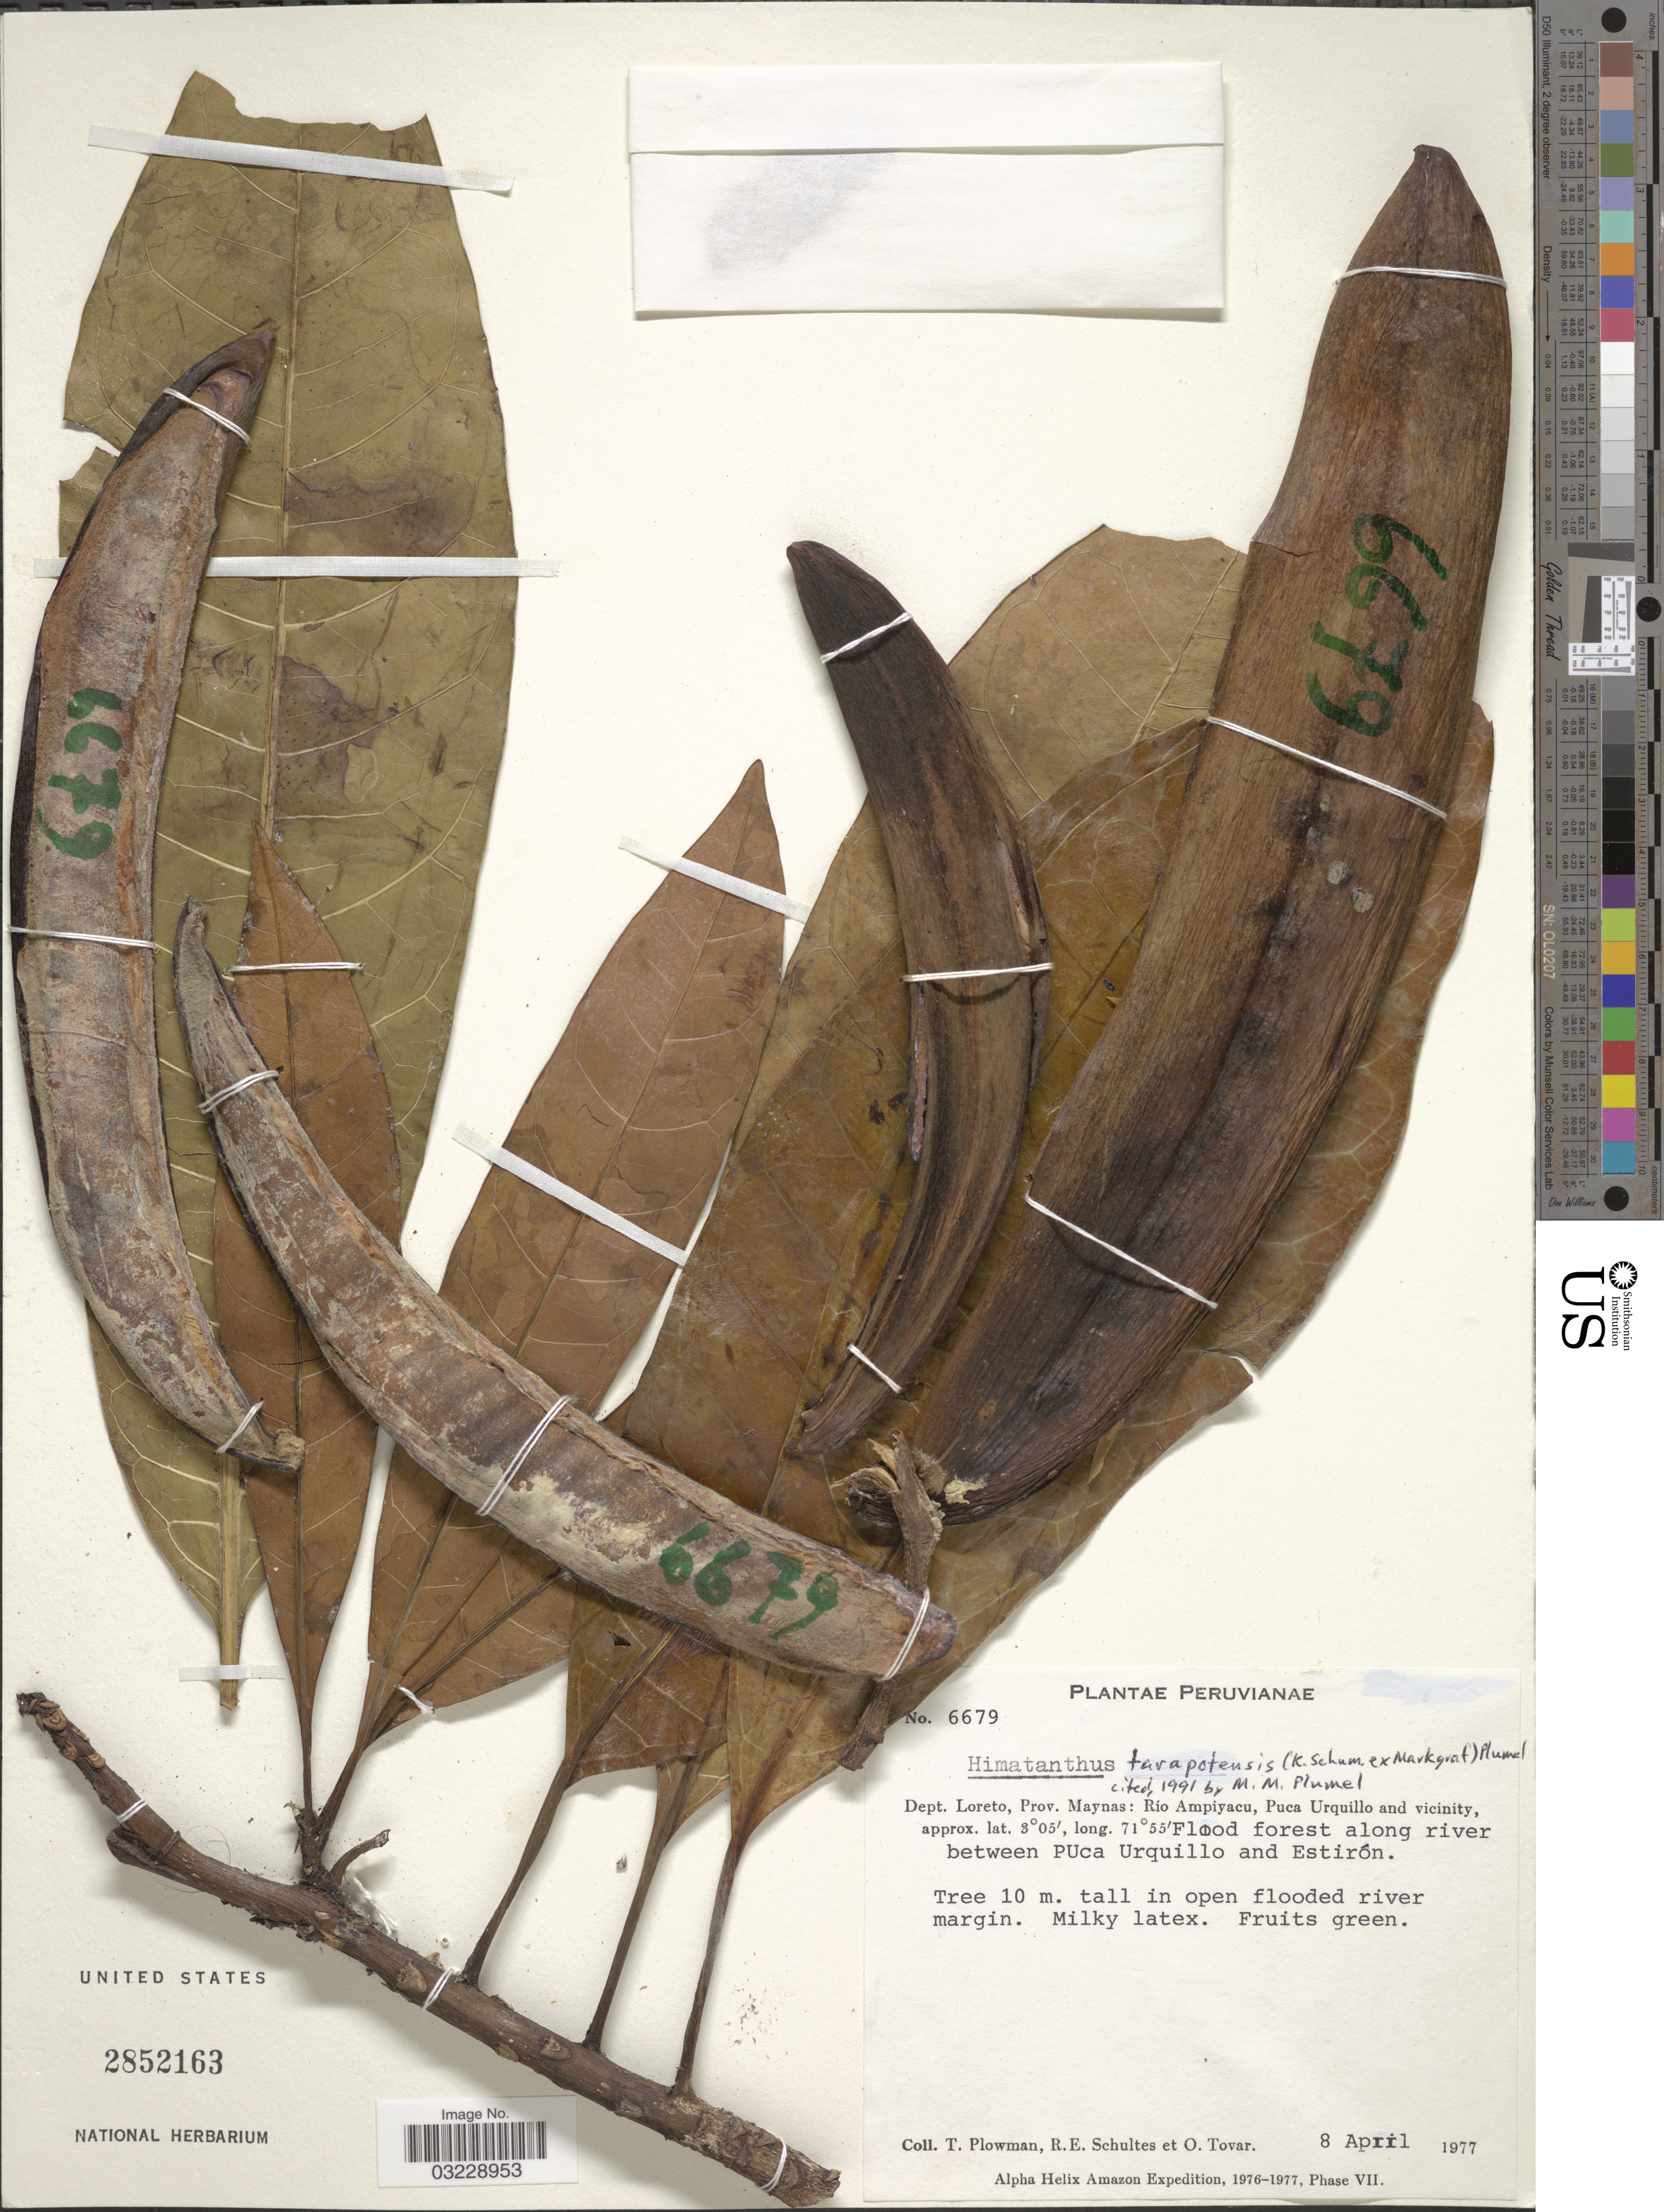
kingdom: Plantae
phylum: Tracheophyta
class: Magnoliopsida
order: Gentianales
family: Apocynaceae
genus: Himatanthus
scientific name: Himatanthus tarapotensis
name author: (K. Schum. ex Markgr.) Plumel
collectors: T. Plowman, R. E. Schultes & Ó. Tovar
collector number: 6679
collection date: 1977-04-08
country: Peru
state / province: Loreto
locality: Dept. Loreto, Prov. Maynas: Río Ampiyacu, Puca Urquillo and vicinity. Flood forest along river between Puca Urquillo and Estirón.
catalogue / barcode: US 2852163